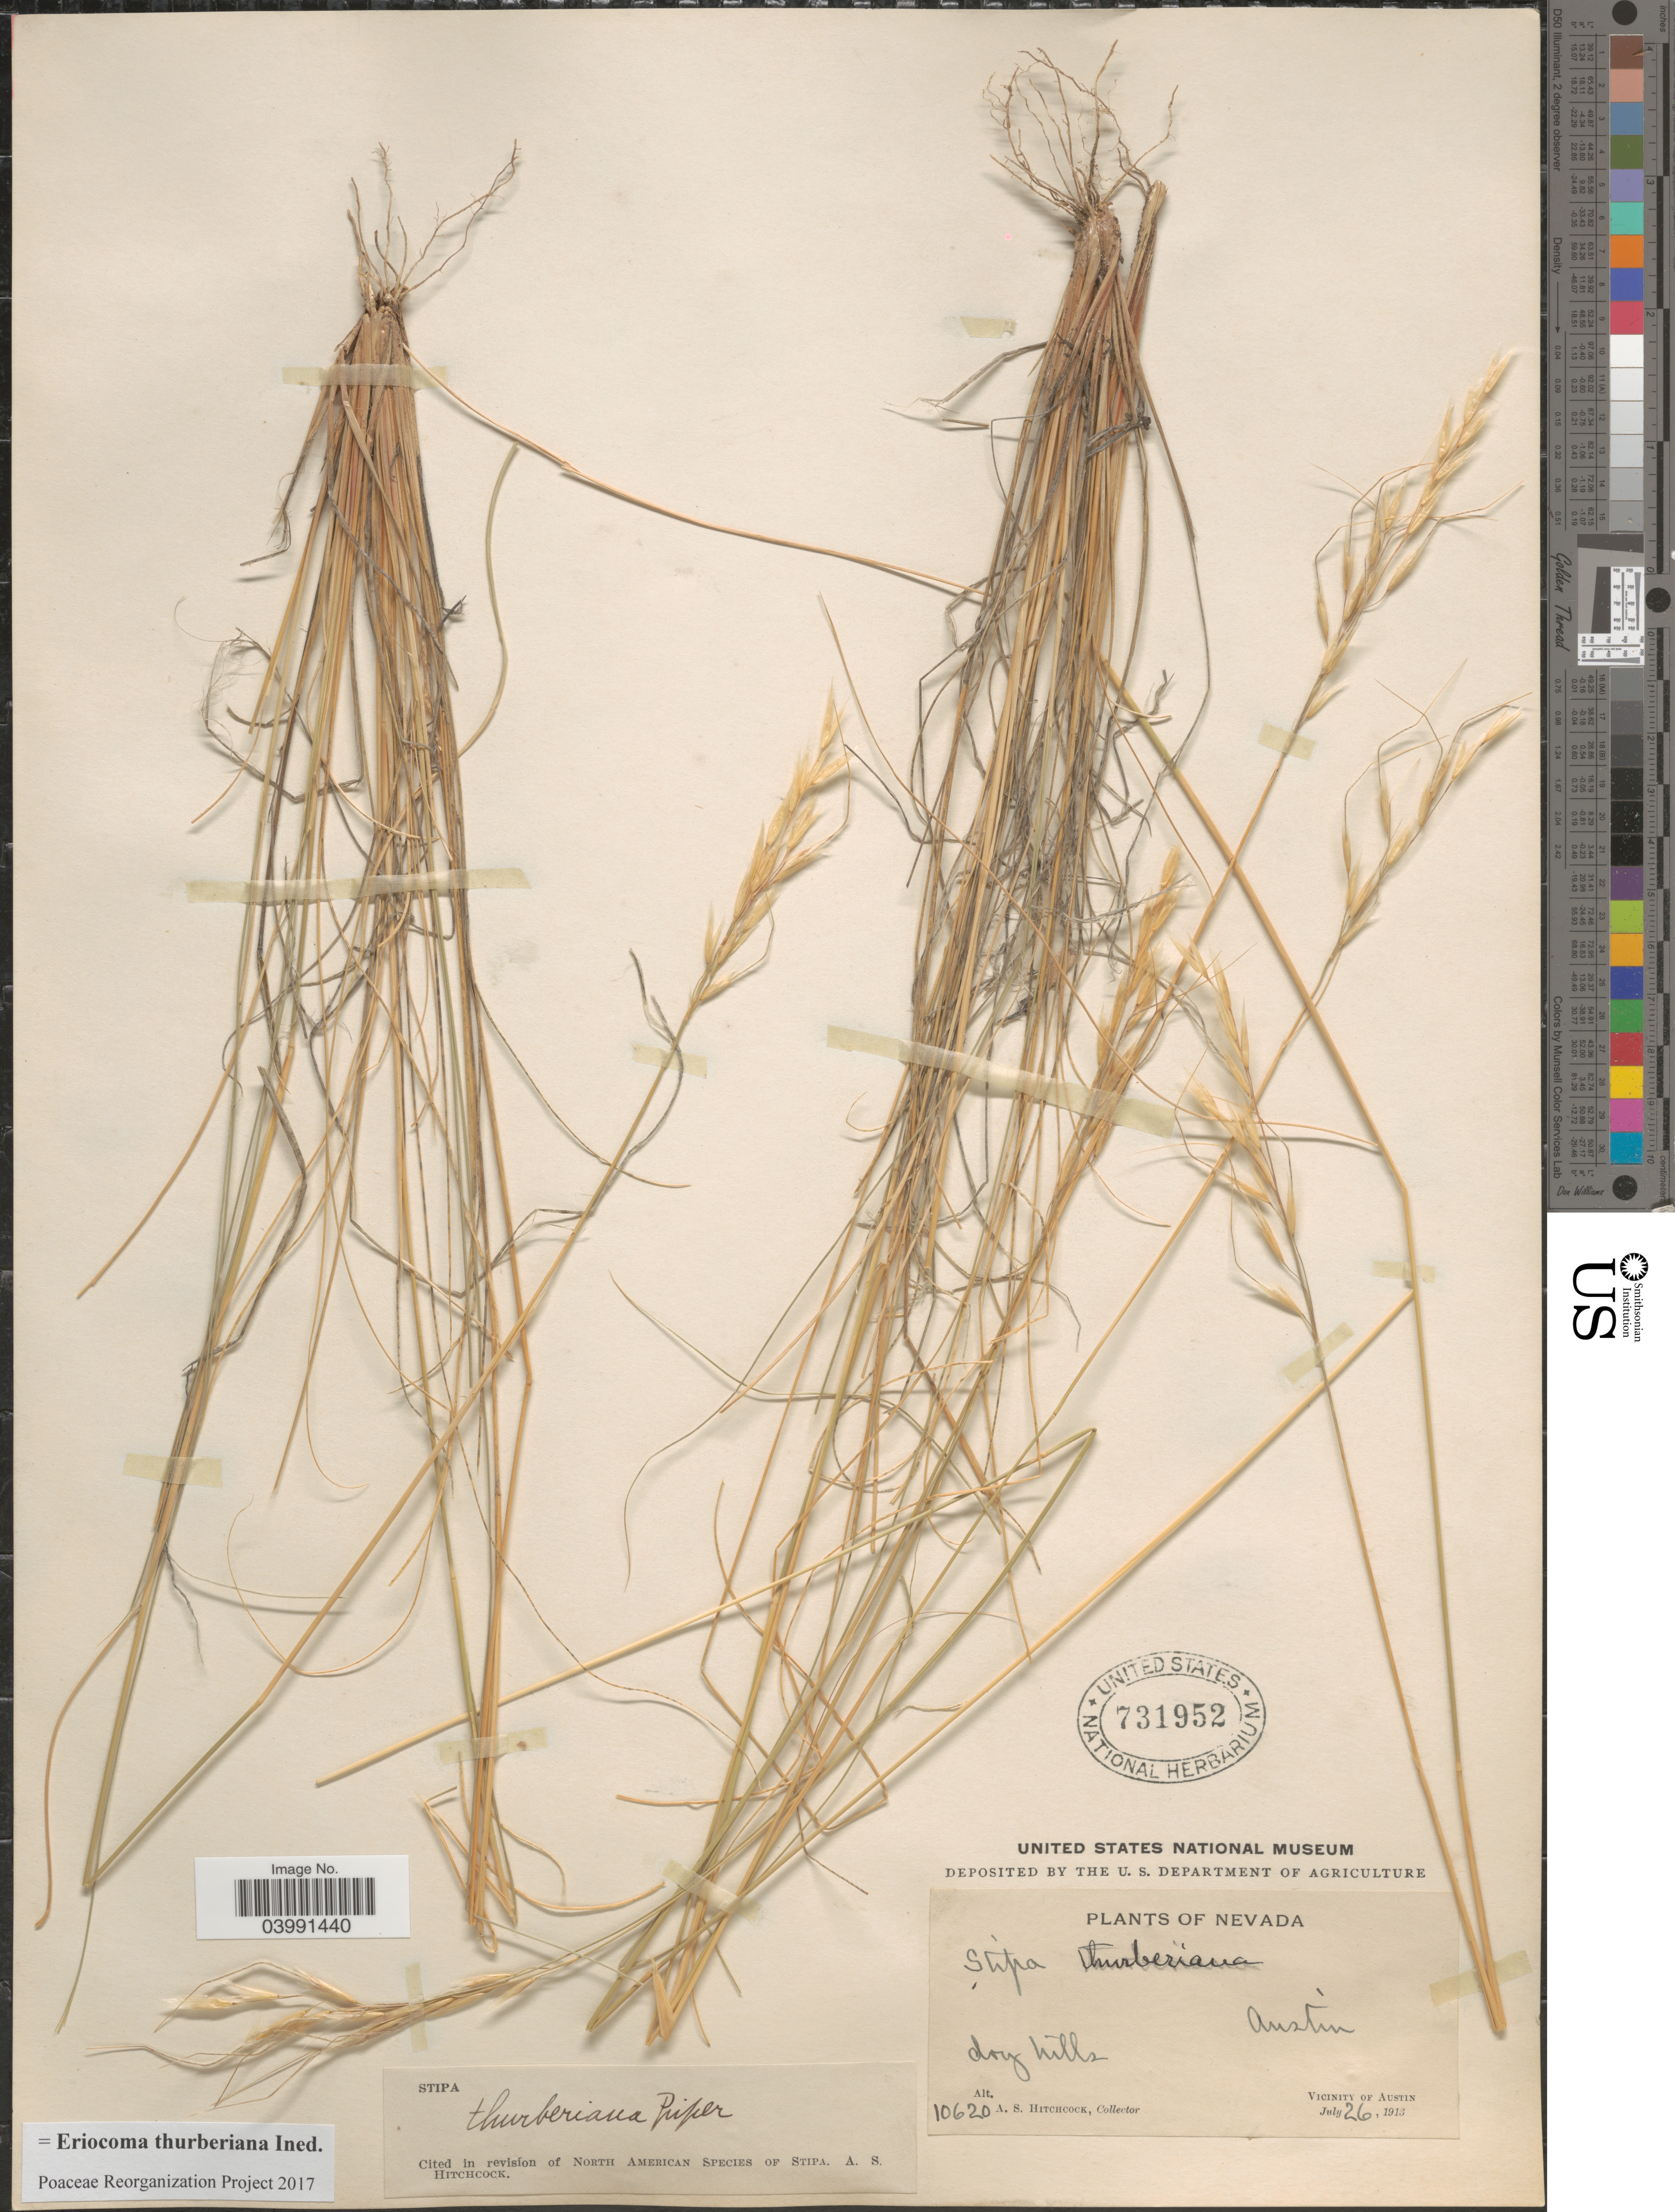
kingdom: Plantae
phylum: Tracheophyta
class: Liliopsida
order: Poales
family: Poaceae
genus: Eriocoma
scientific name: Eriocoma thurberiana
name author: (Piper) Romasch.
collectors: A. S. Hitchcock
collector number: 10620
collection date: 1913-07-26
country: United States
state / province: Nevada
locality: Austin. Vicinity of Austin.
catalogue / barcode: US 731952